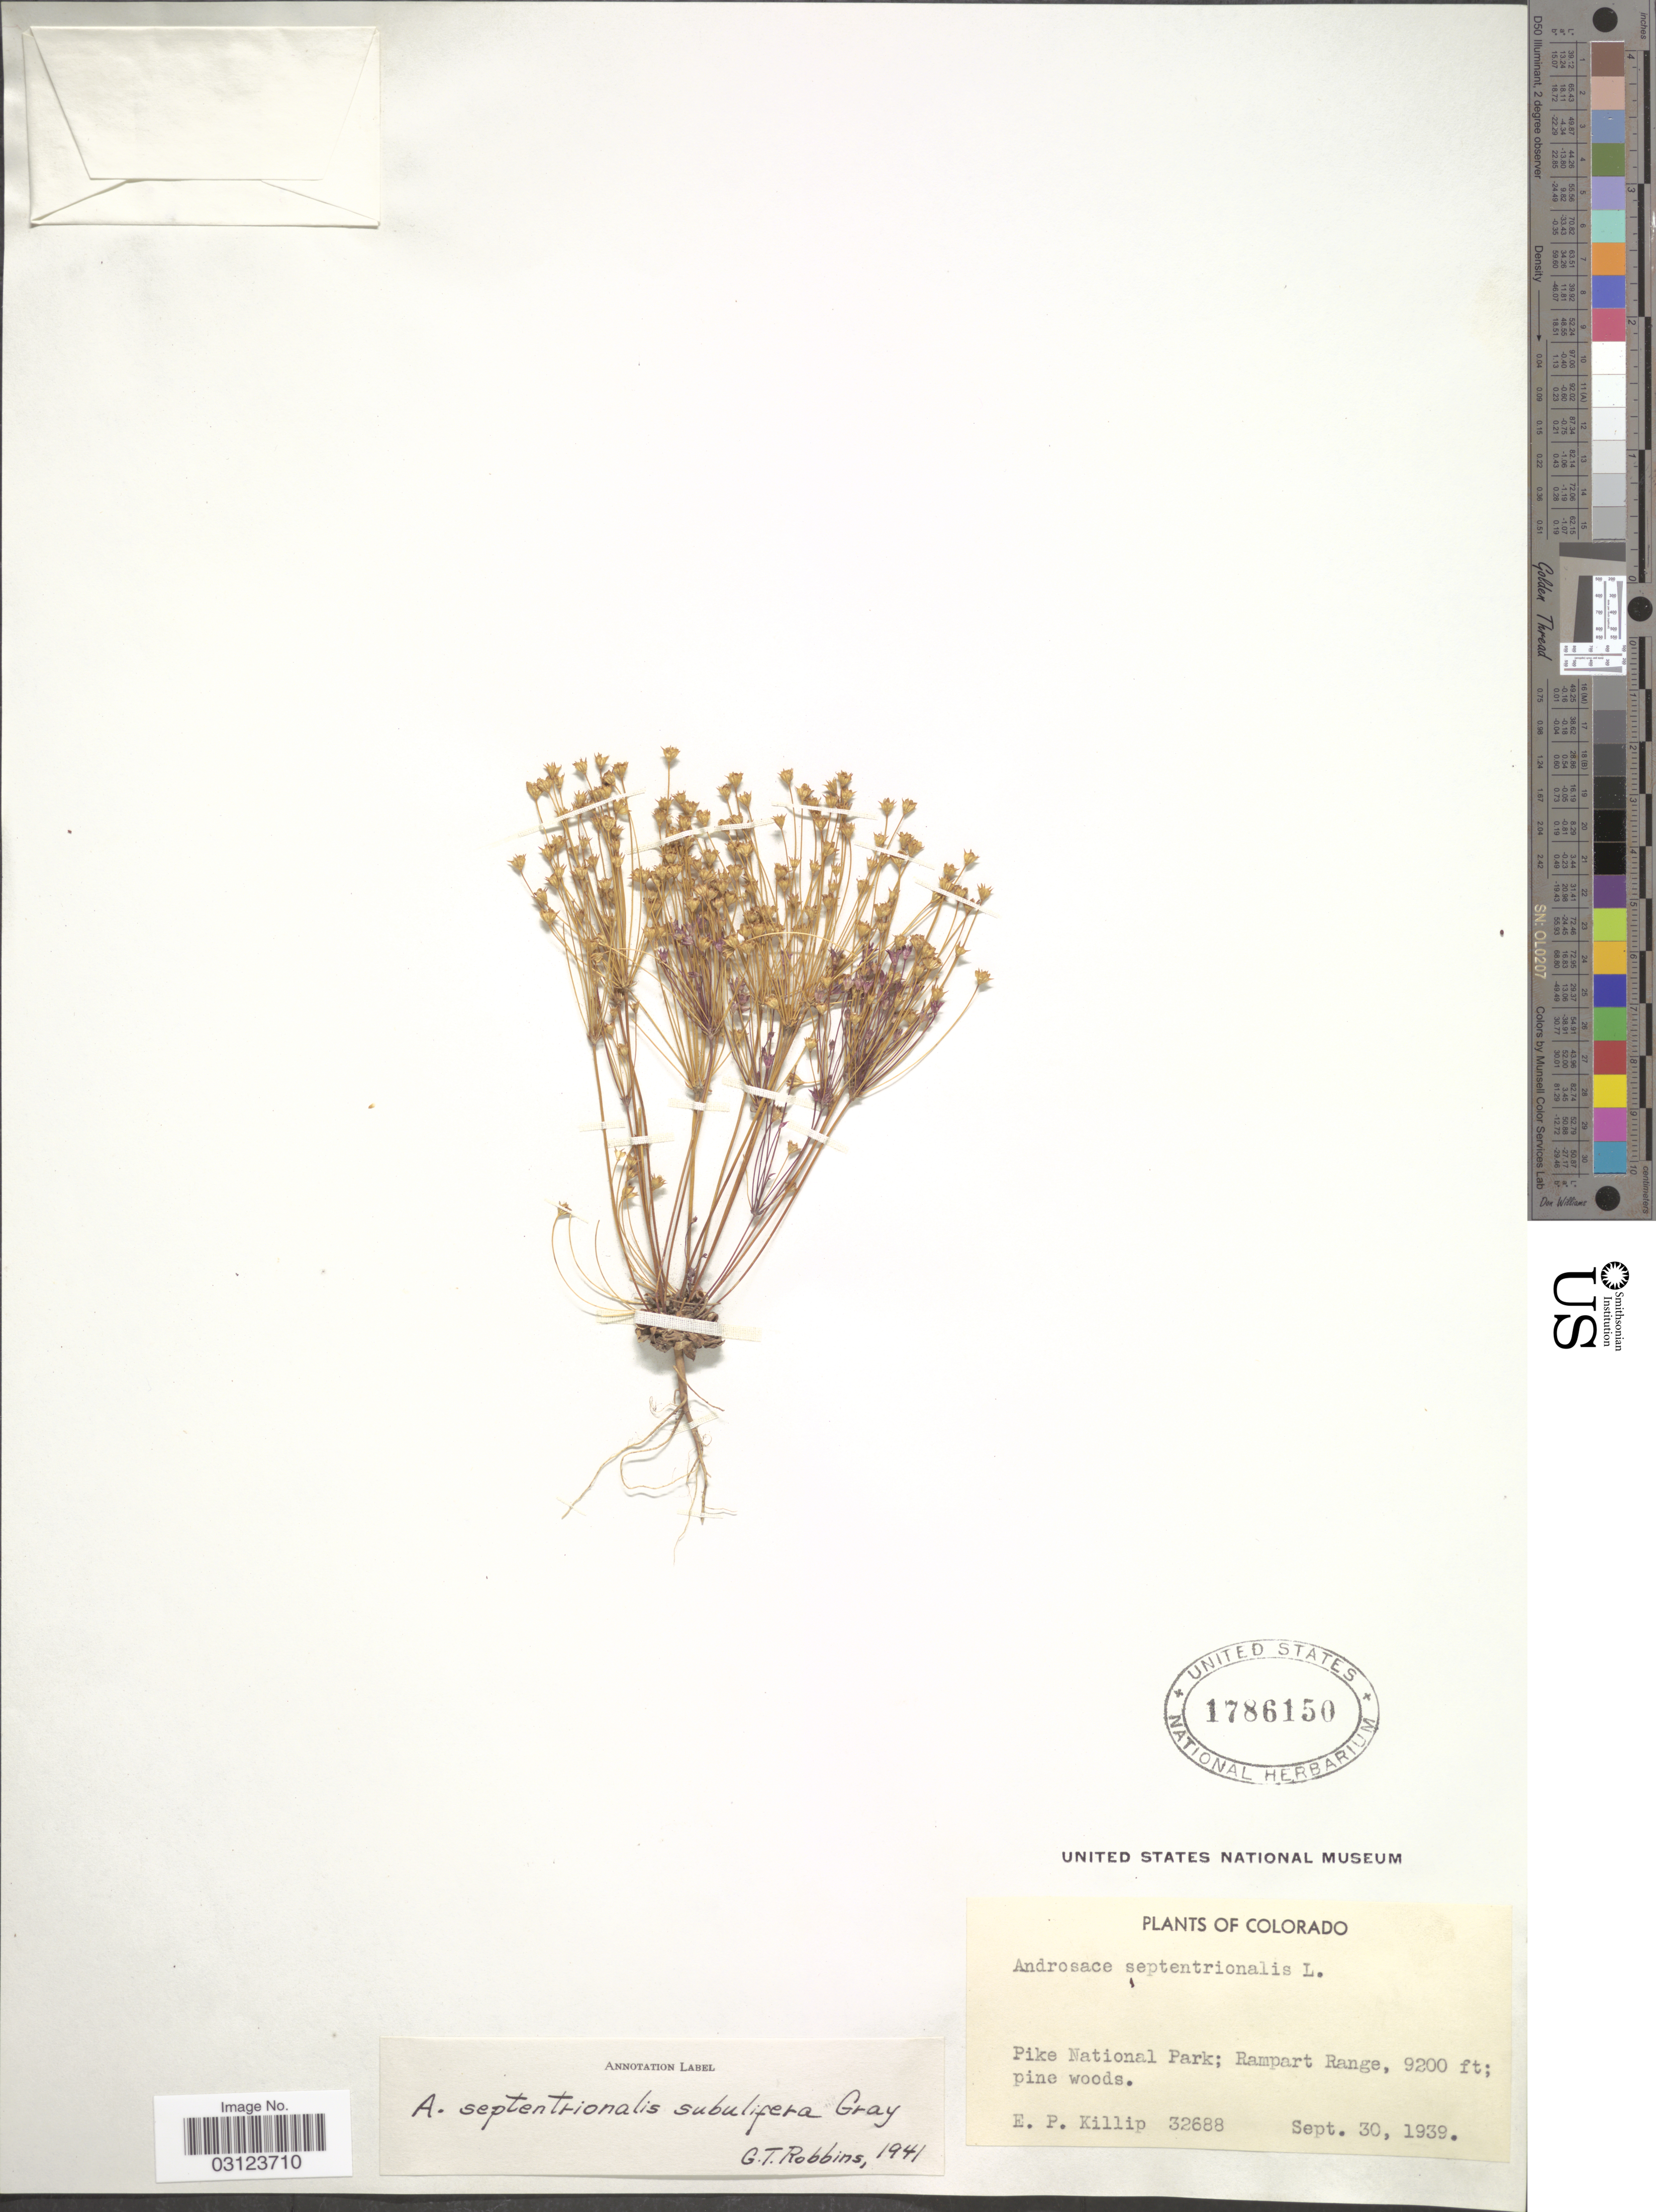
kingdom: Plantae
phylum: Tracheophyta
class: Magnoliopsida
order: Ericales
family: Primulaceae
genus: Androsace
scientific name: Androsace septentrionalis subsp. subulifera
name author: (A. Gray) G.T. Robbins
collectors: E. P. Killip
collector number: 32688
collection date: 1939-09-30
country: United States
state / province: Colorado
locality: Pike National Park; Rampart Range.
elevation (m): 2804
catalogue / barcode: US 1786150